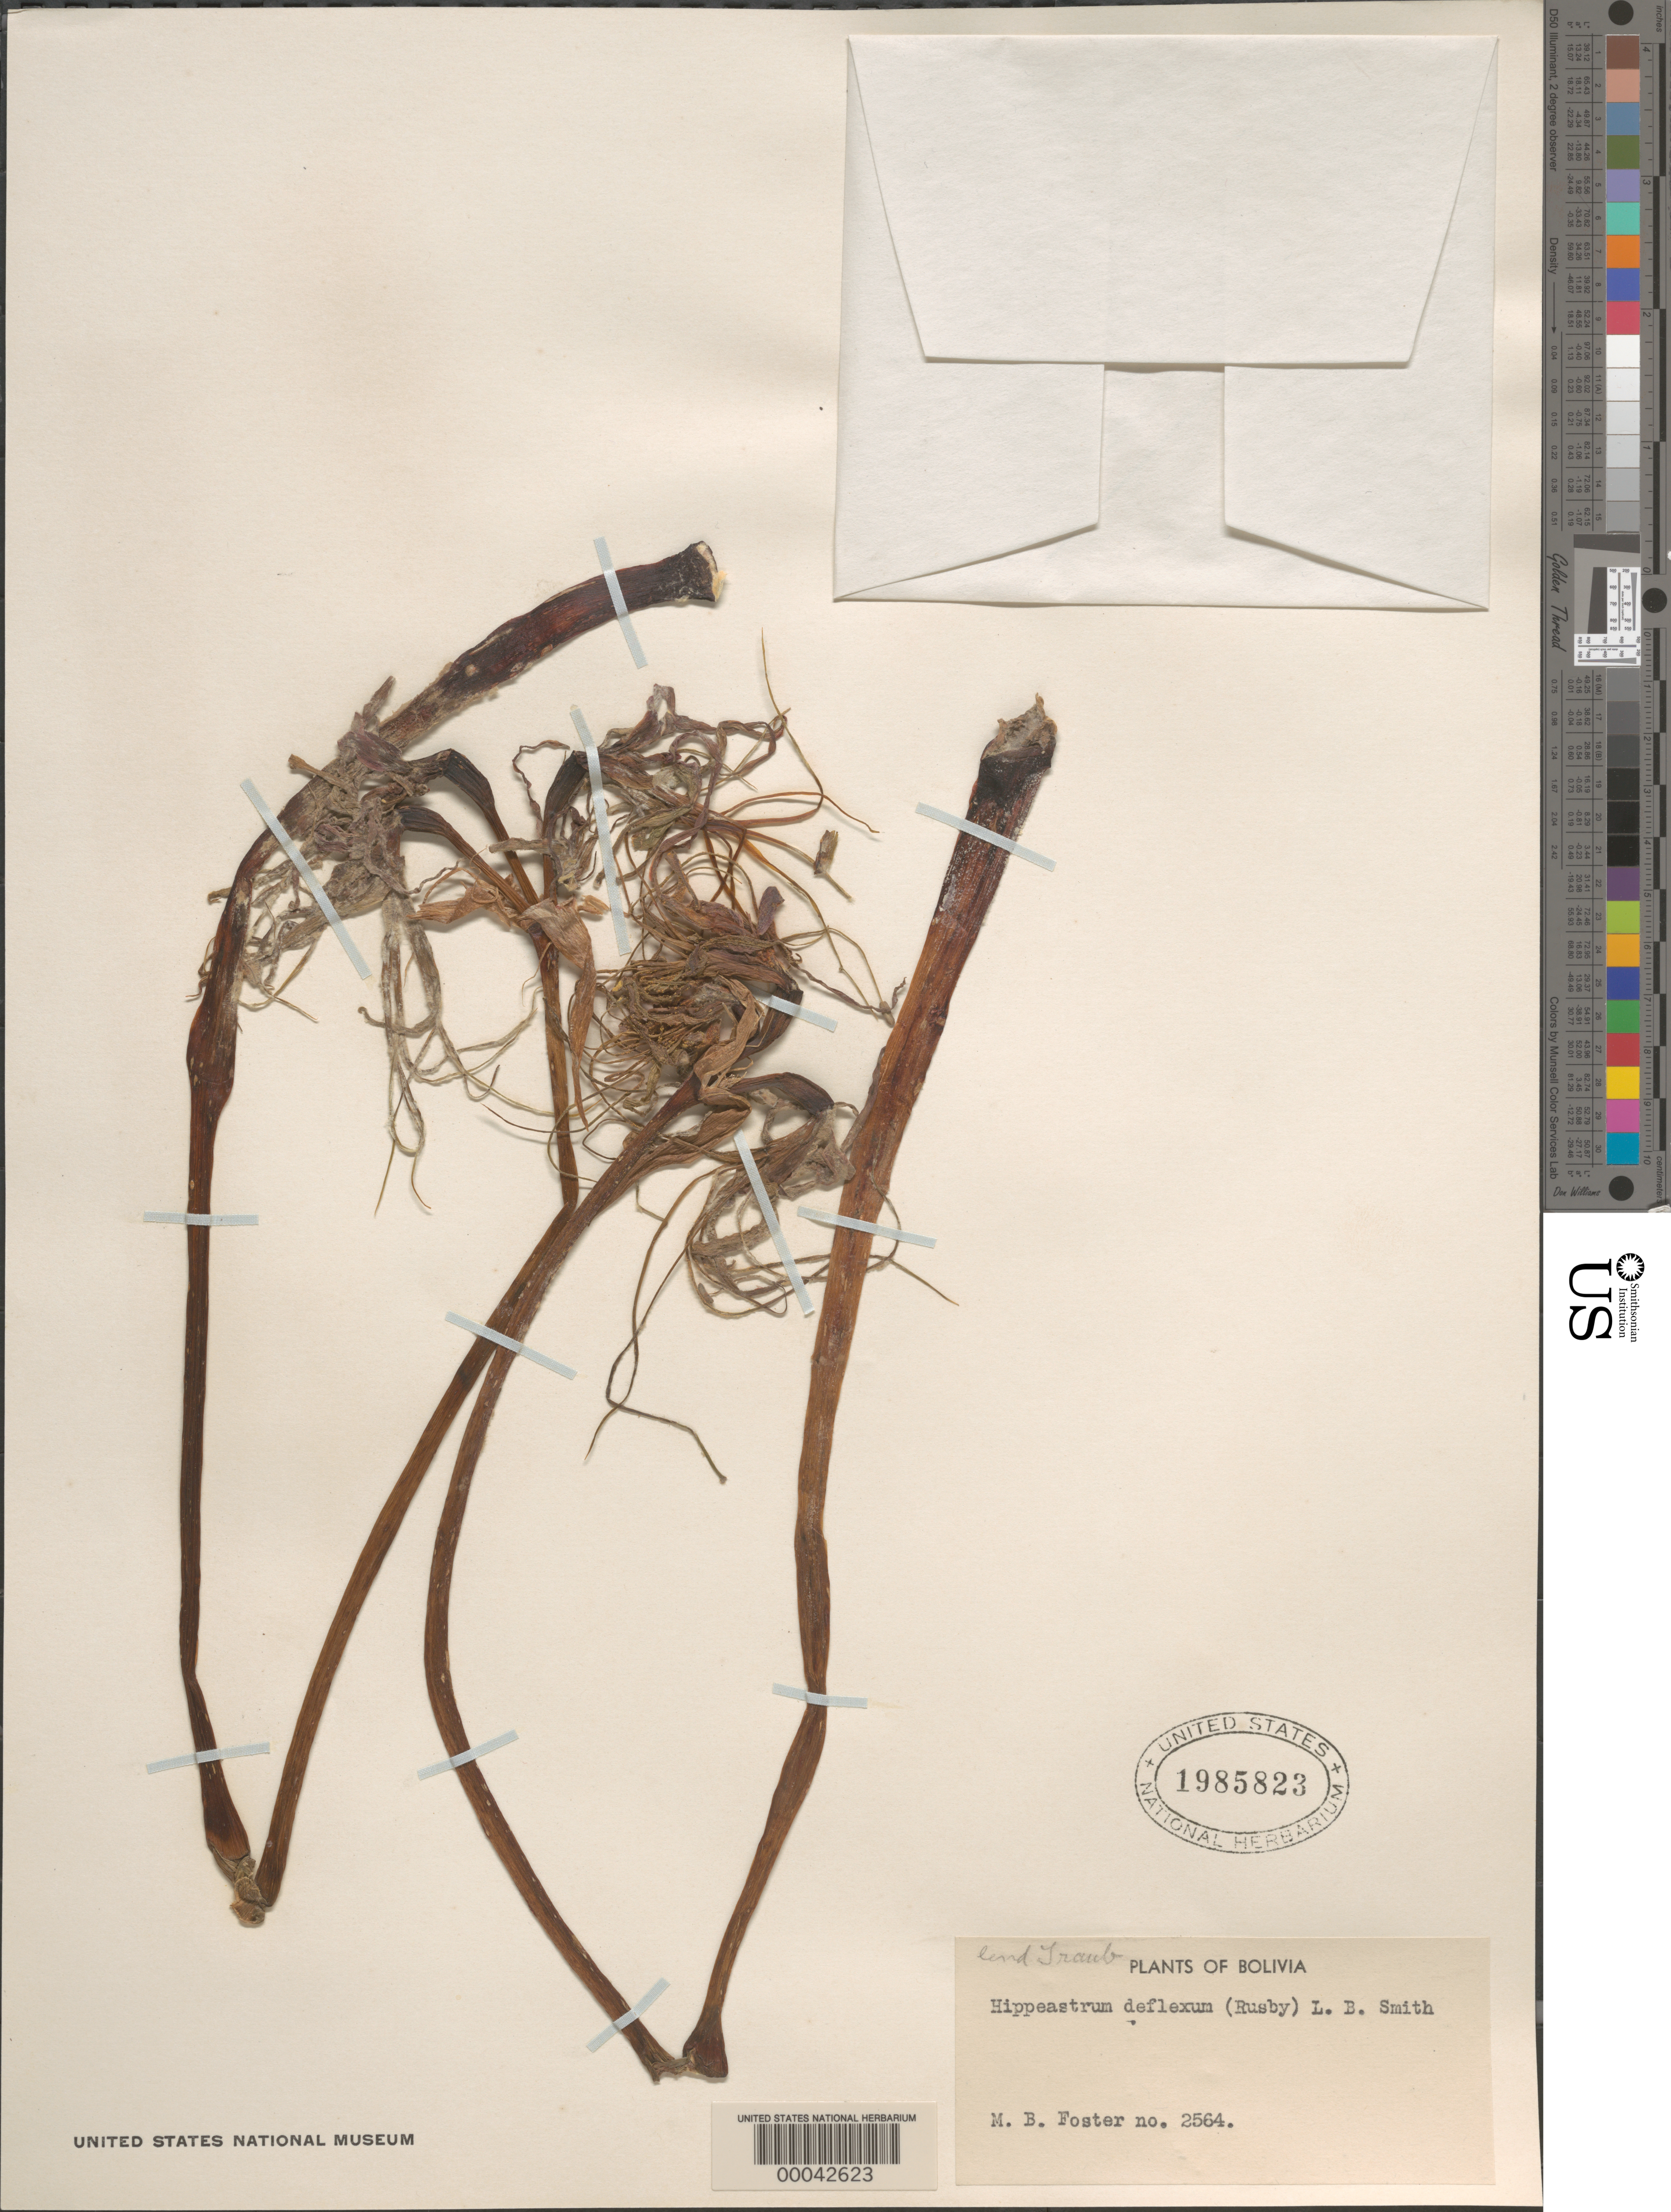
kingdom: Plantae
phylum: Tracheophyta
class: Liliopsida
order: Asparagales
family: Amaryllidaceae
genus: Hippeastrum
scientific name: Hippeastrum deflexum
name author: (Rusby) L.B. Sm.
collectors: M. B. Foster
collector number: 2564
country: Bolivia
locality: Mapiri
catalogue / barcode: US 1985823